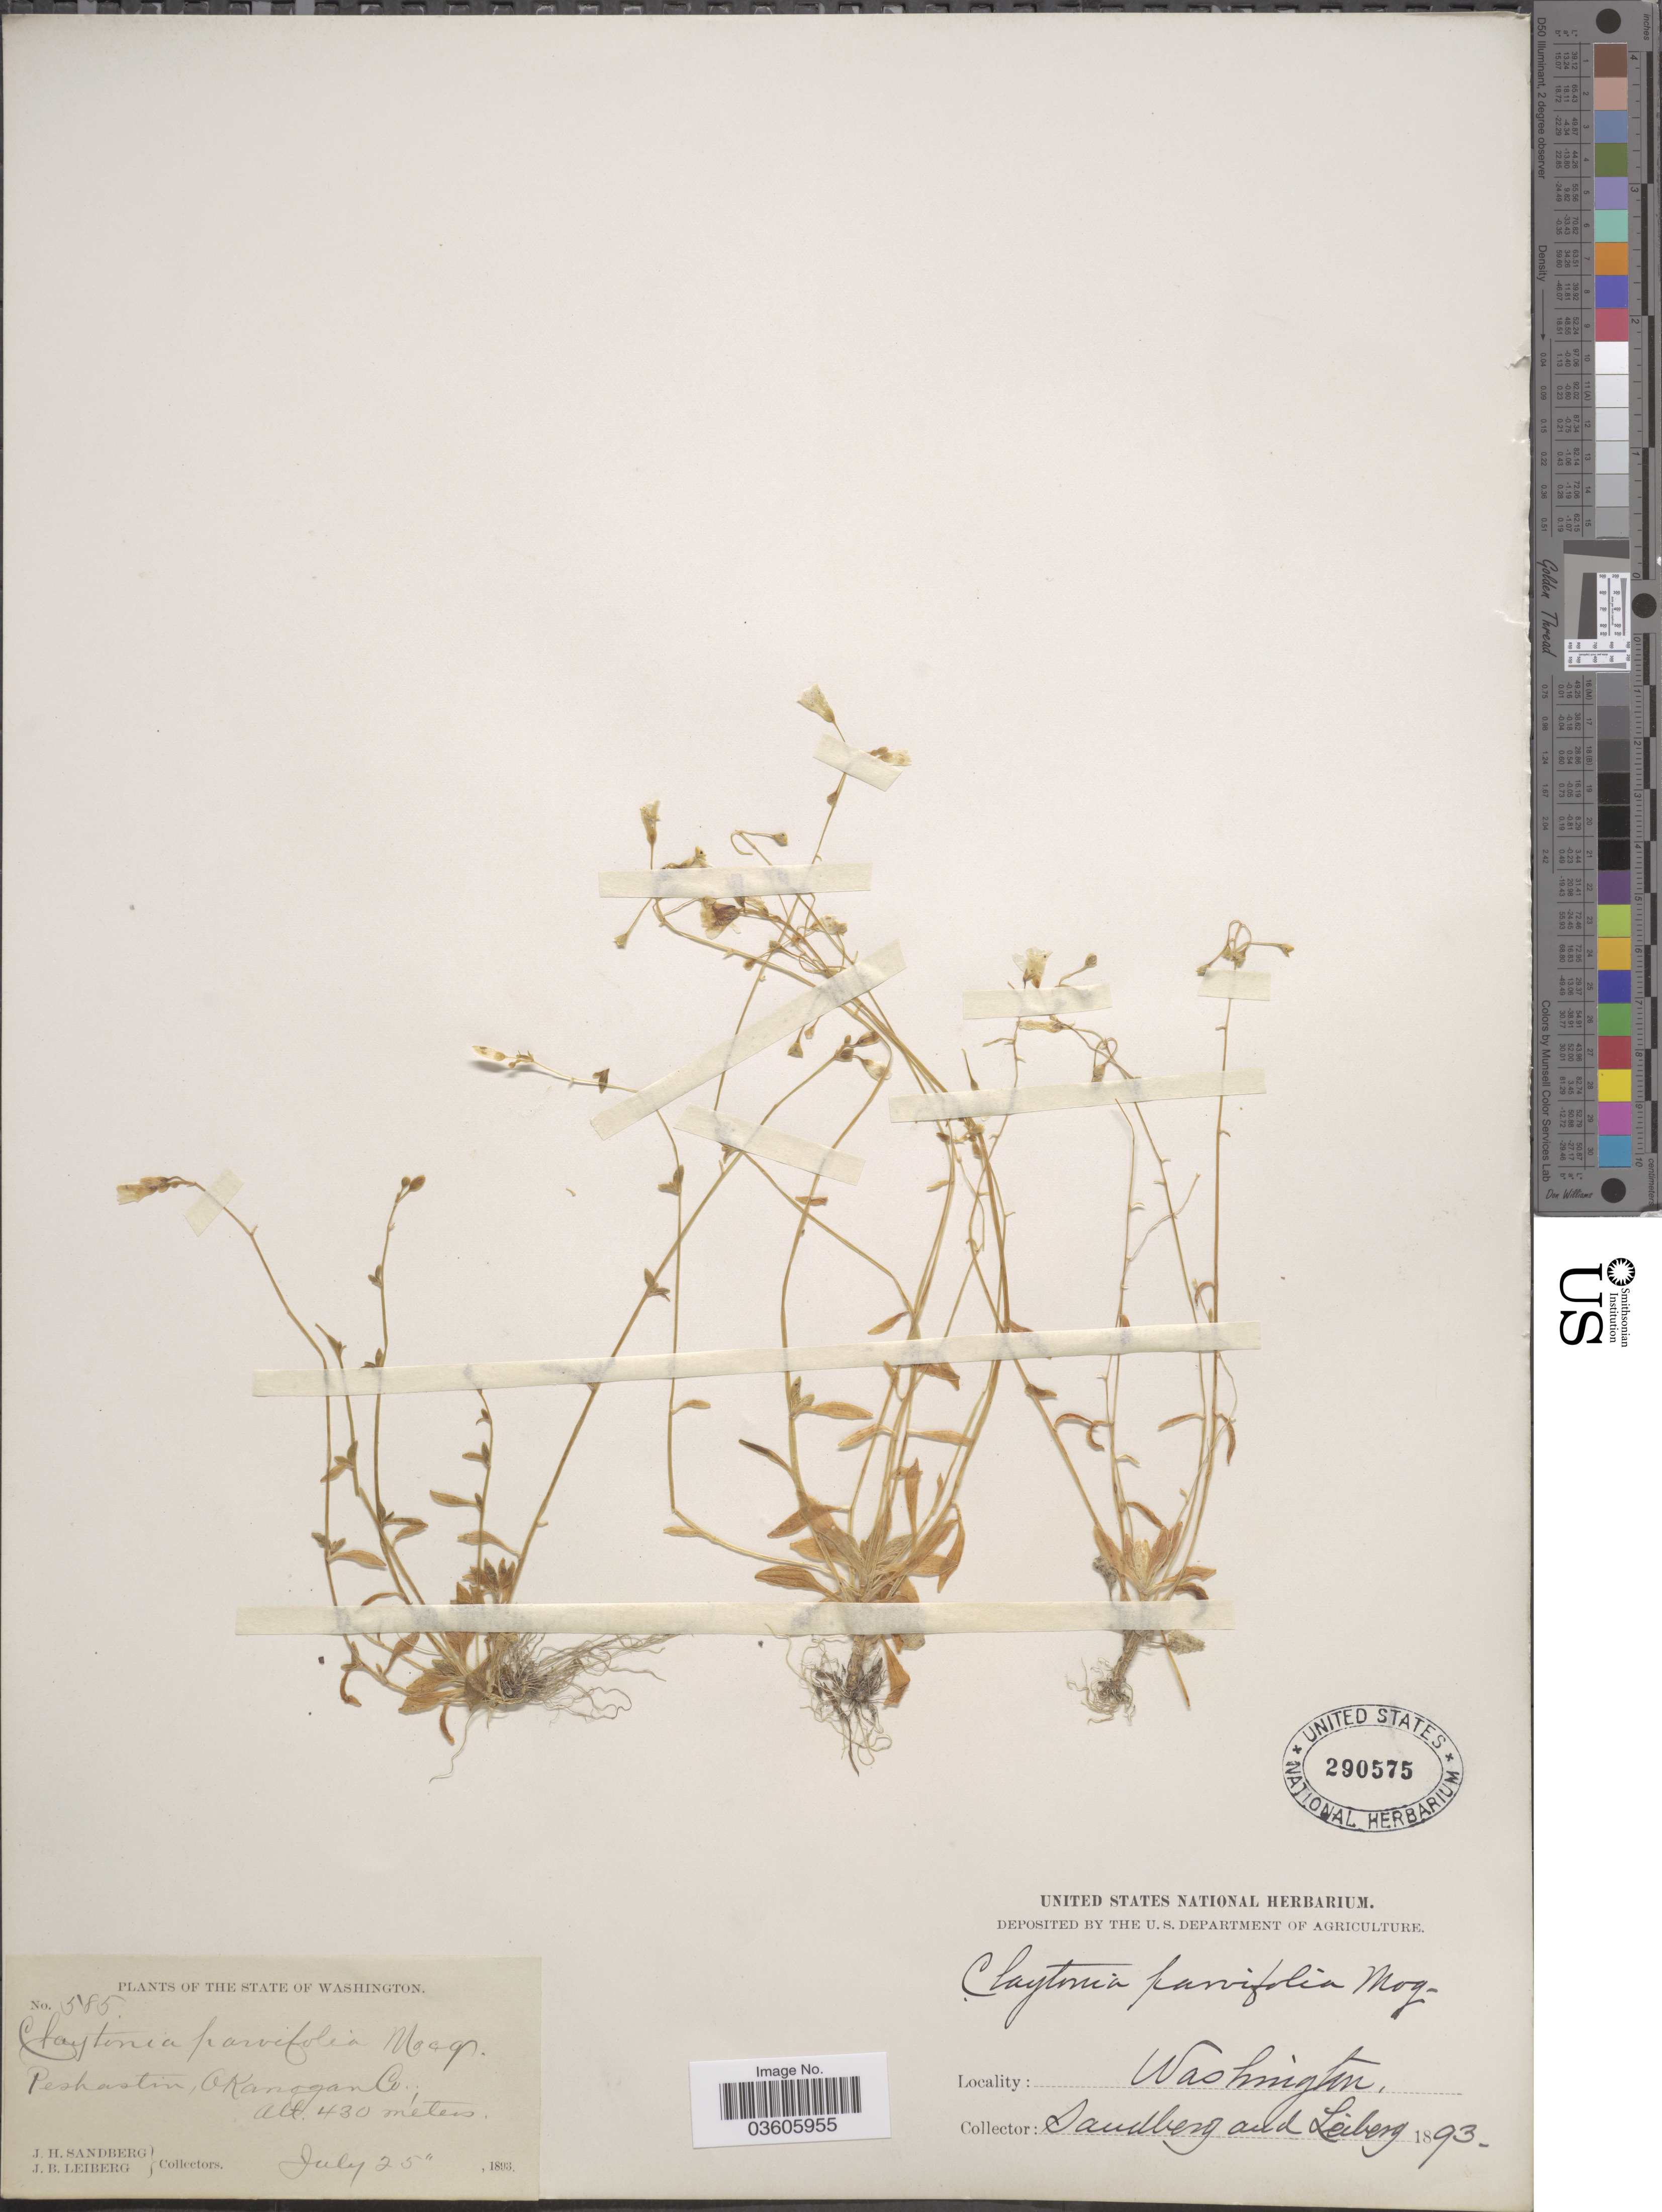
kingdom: Plantae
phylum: Tracheophyta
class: Magnoliopsida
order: Caryophyllales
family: Montiaceae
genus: Montia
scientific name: Montia parvifolia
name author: (Moc. ex DC.) Greene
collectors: J. H. Sandberg & J. B. Leiberg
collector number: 585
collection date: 1893-07-25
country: United States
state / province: Washington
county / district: Okanogan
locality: Peshastin, Okanogan Co.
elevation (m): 430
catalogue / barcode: US 290575